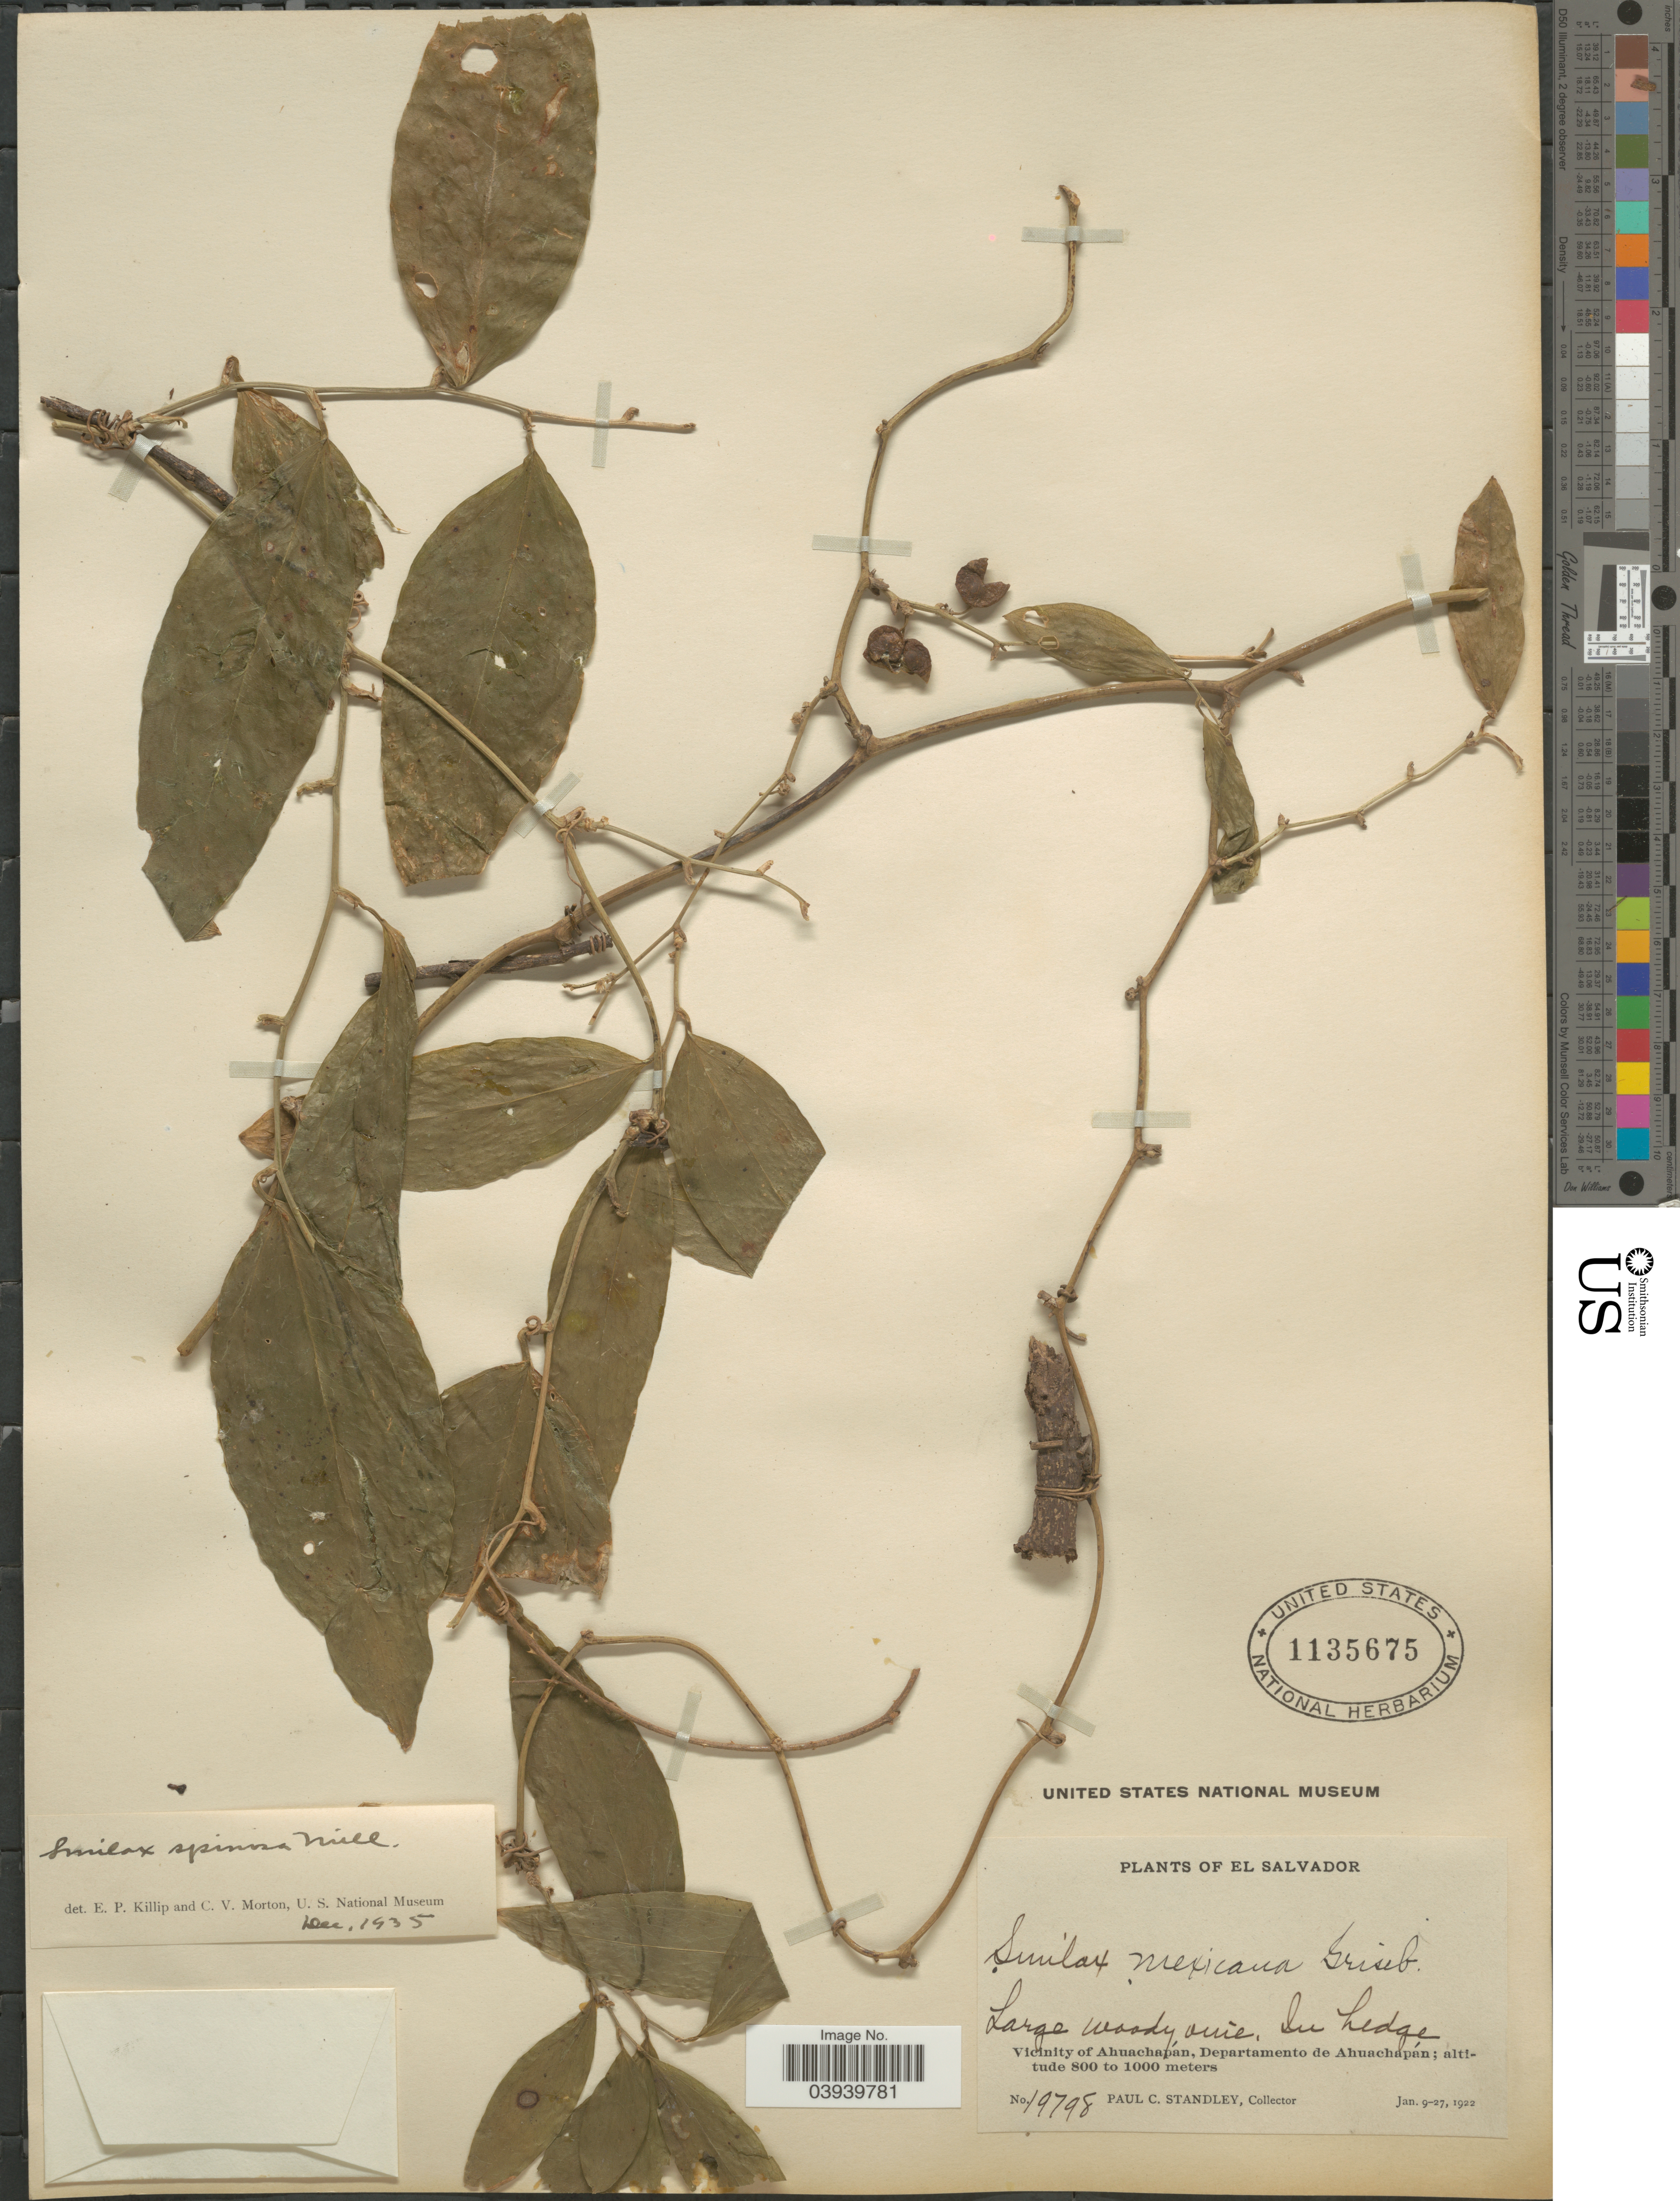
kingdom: Plantae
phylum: Tracheophyta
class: Liliopsida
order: Liliales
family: Smilacaceae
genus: Smilax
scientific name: Smilax spinosa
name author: Mill.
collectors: P. C. Standley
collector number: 19798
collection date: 1922-01-09/1922-01-27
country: El Salvador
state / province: Ahuachapan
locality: Vicinity of Ahuachapan, Departamento de Ahuachapan.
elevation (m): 800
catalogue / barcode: US 1135675